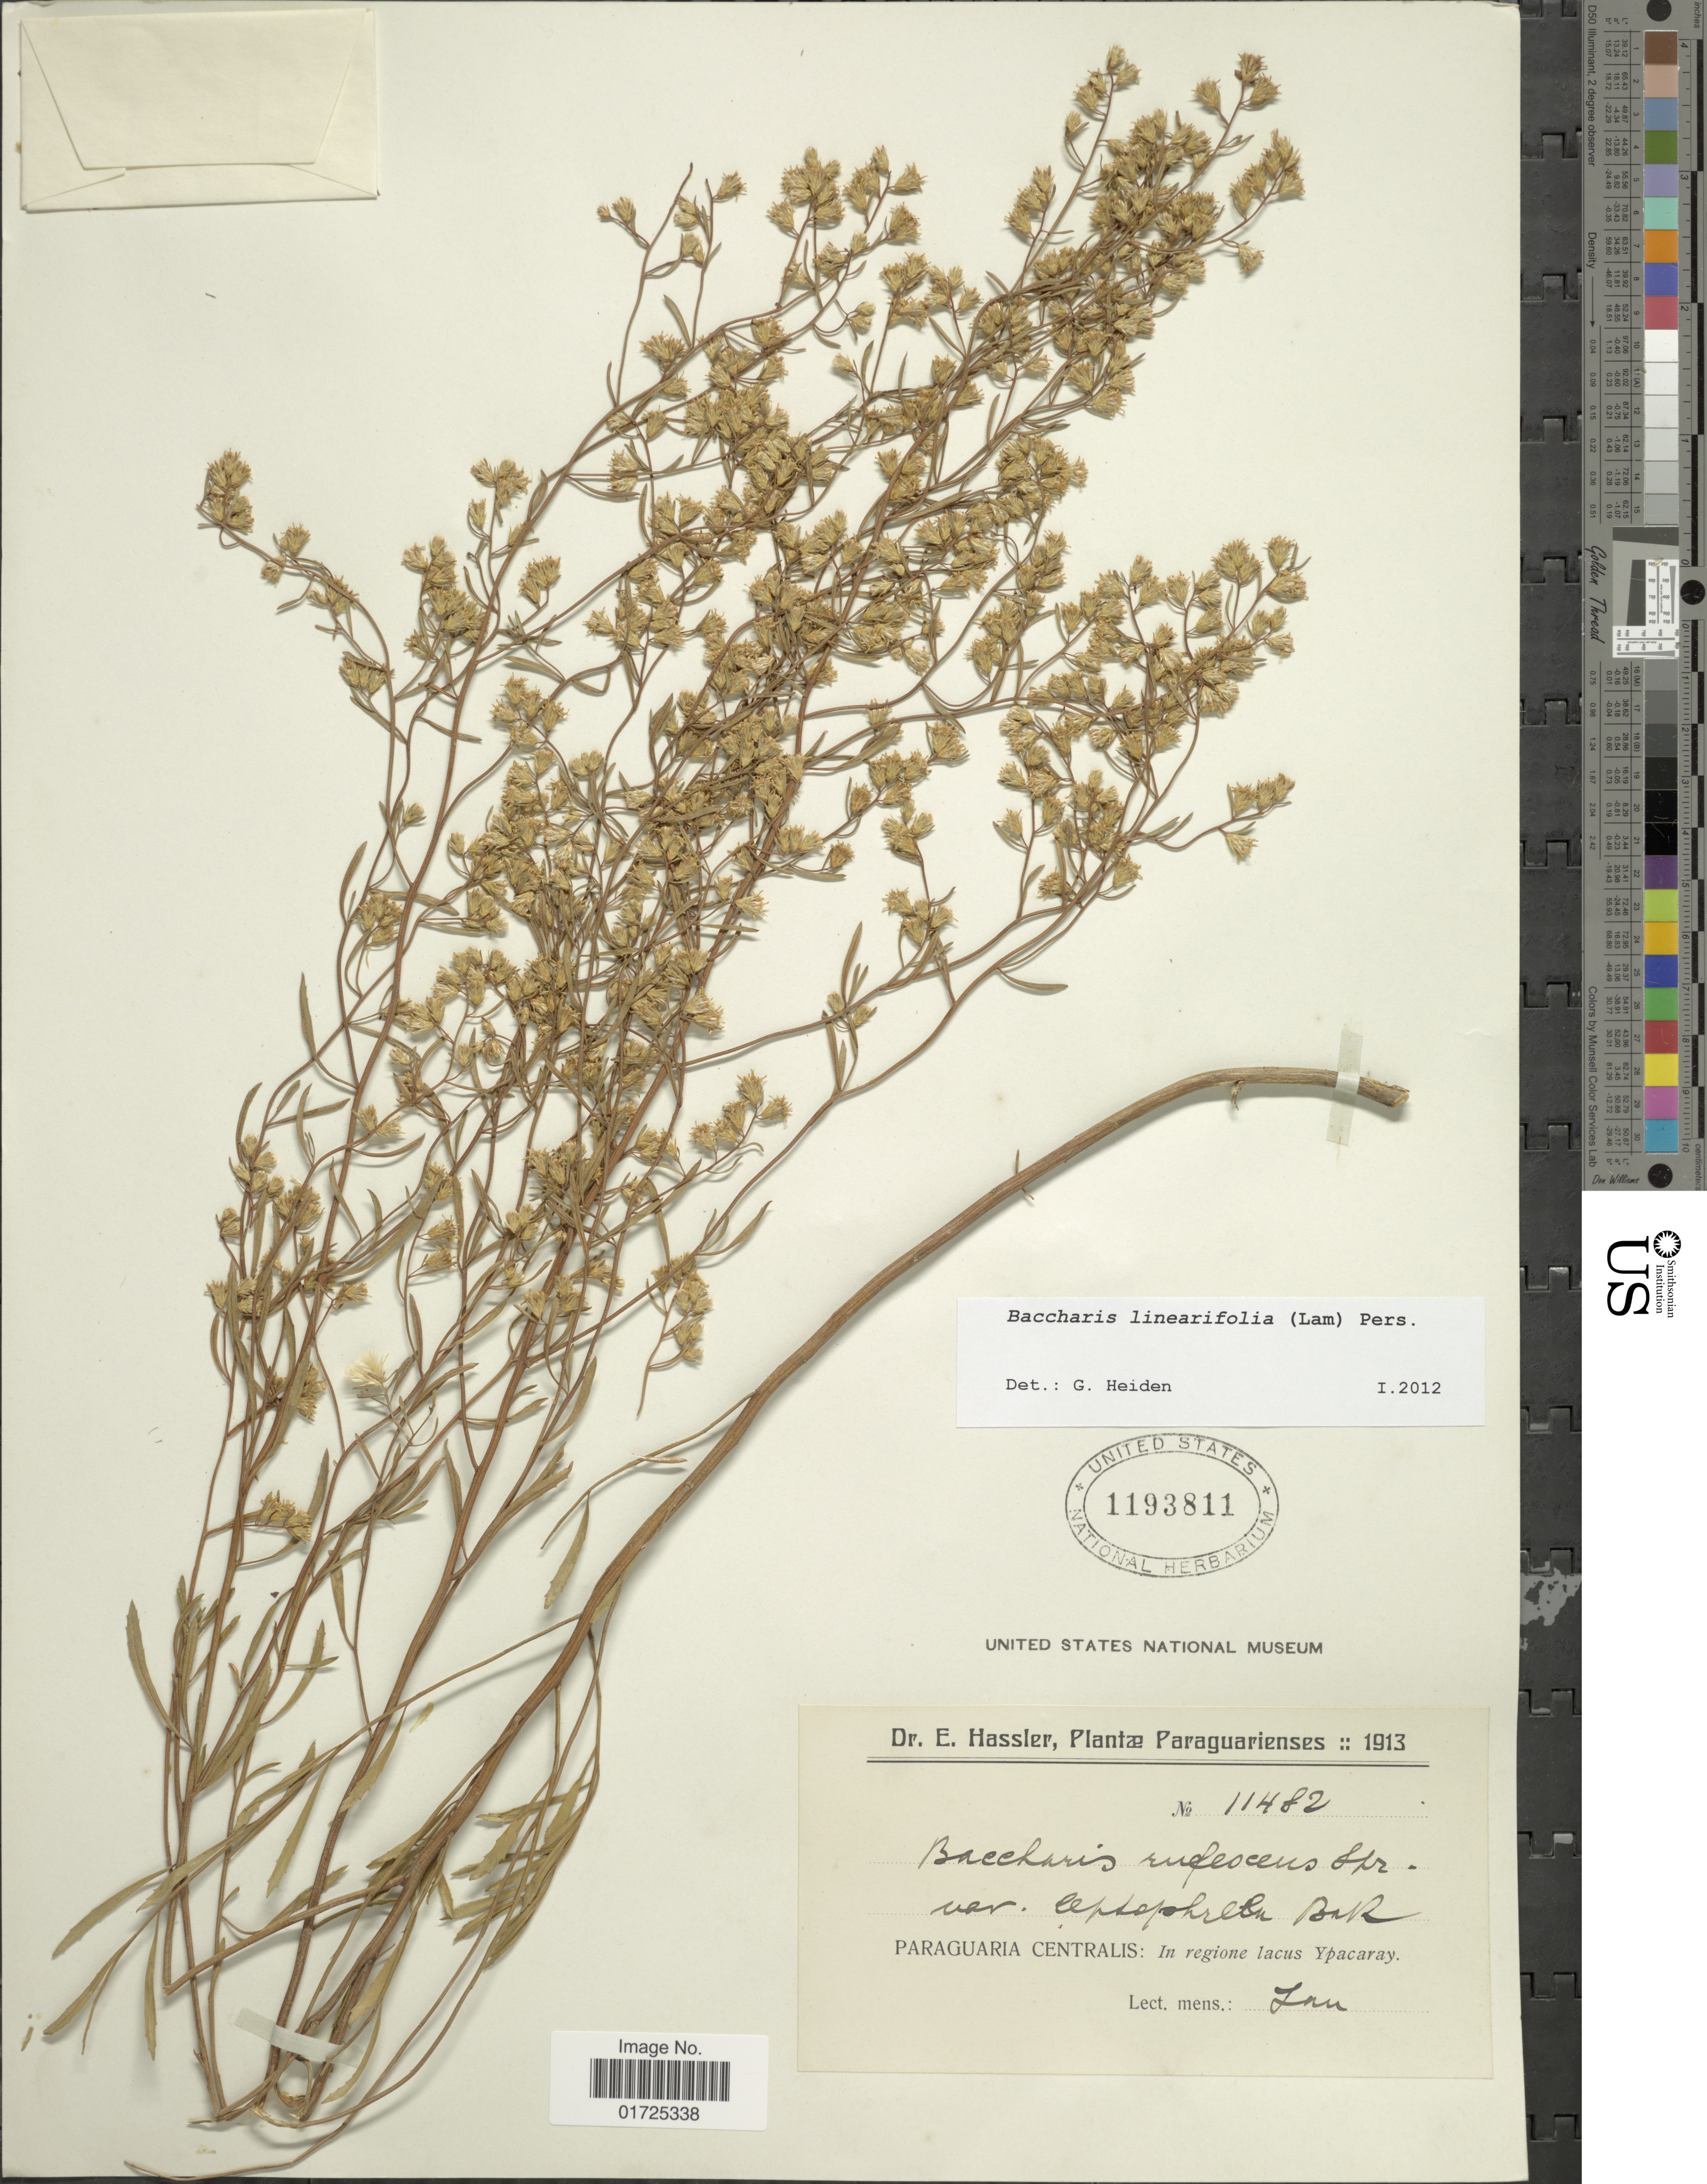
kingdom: Plantae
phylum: Tracheophyta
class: Magnoliopsida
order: Asterales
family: Asteraceae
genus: Baccharis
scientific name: Baccharis linearifolia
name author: (Lam.) Pers.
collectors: E. Hassler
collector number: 11482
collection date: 1913-01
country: Paraguay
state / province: Central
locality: Paraguaria Centralis: In regione lacus Ypacaray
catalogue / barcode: US 1193811